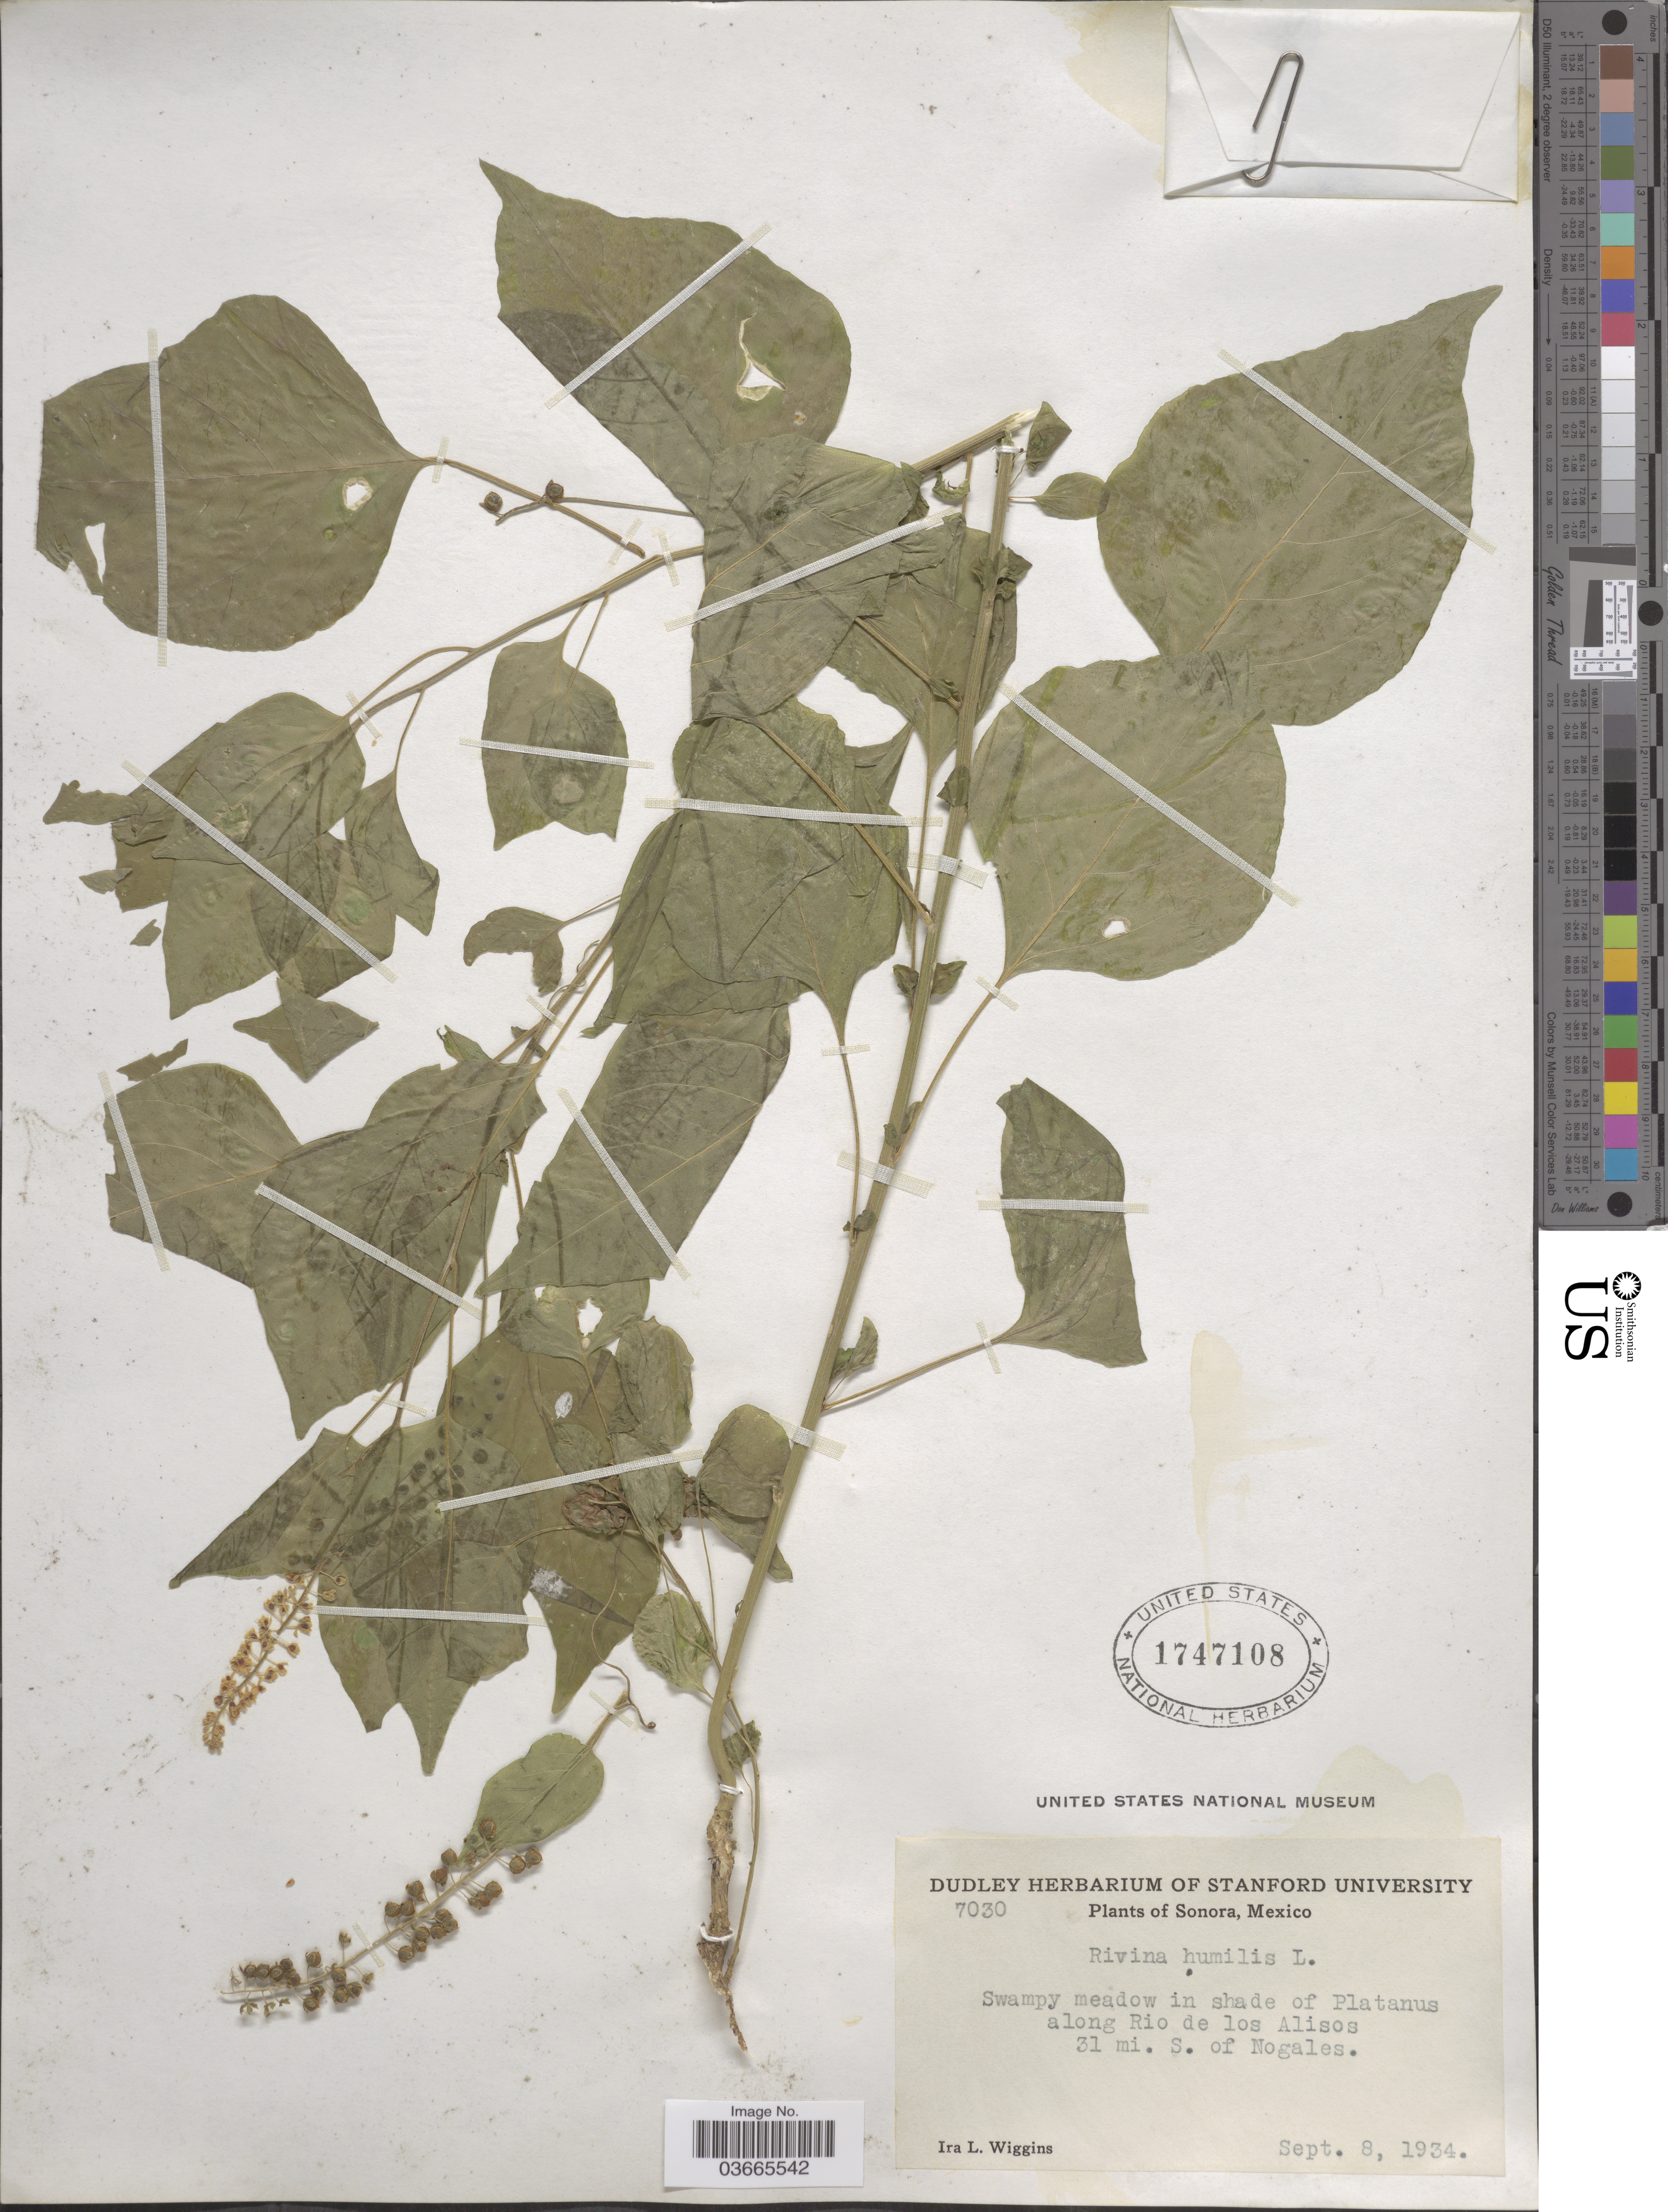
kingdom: Plantae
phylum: Tracheophyta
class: Magnoliopsida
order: Caryophyllales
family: Phytolaccaceae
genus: Rivina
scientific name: Rivina humilis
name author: L.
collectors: I. L. Wiggins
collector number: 7030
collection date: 1934-09-08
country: Mexico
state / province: Sonora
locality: Along Rio de los Alisos 31 mi. S. of Nogales.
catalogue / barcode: US 1747108